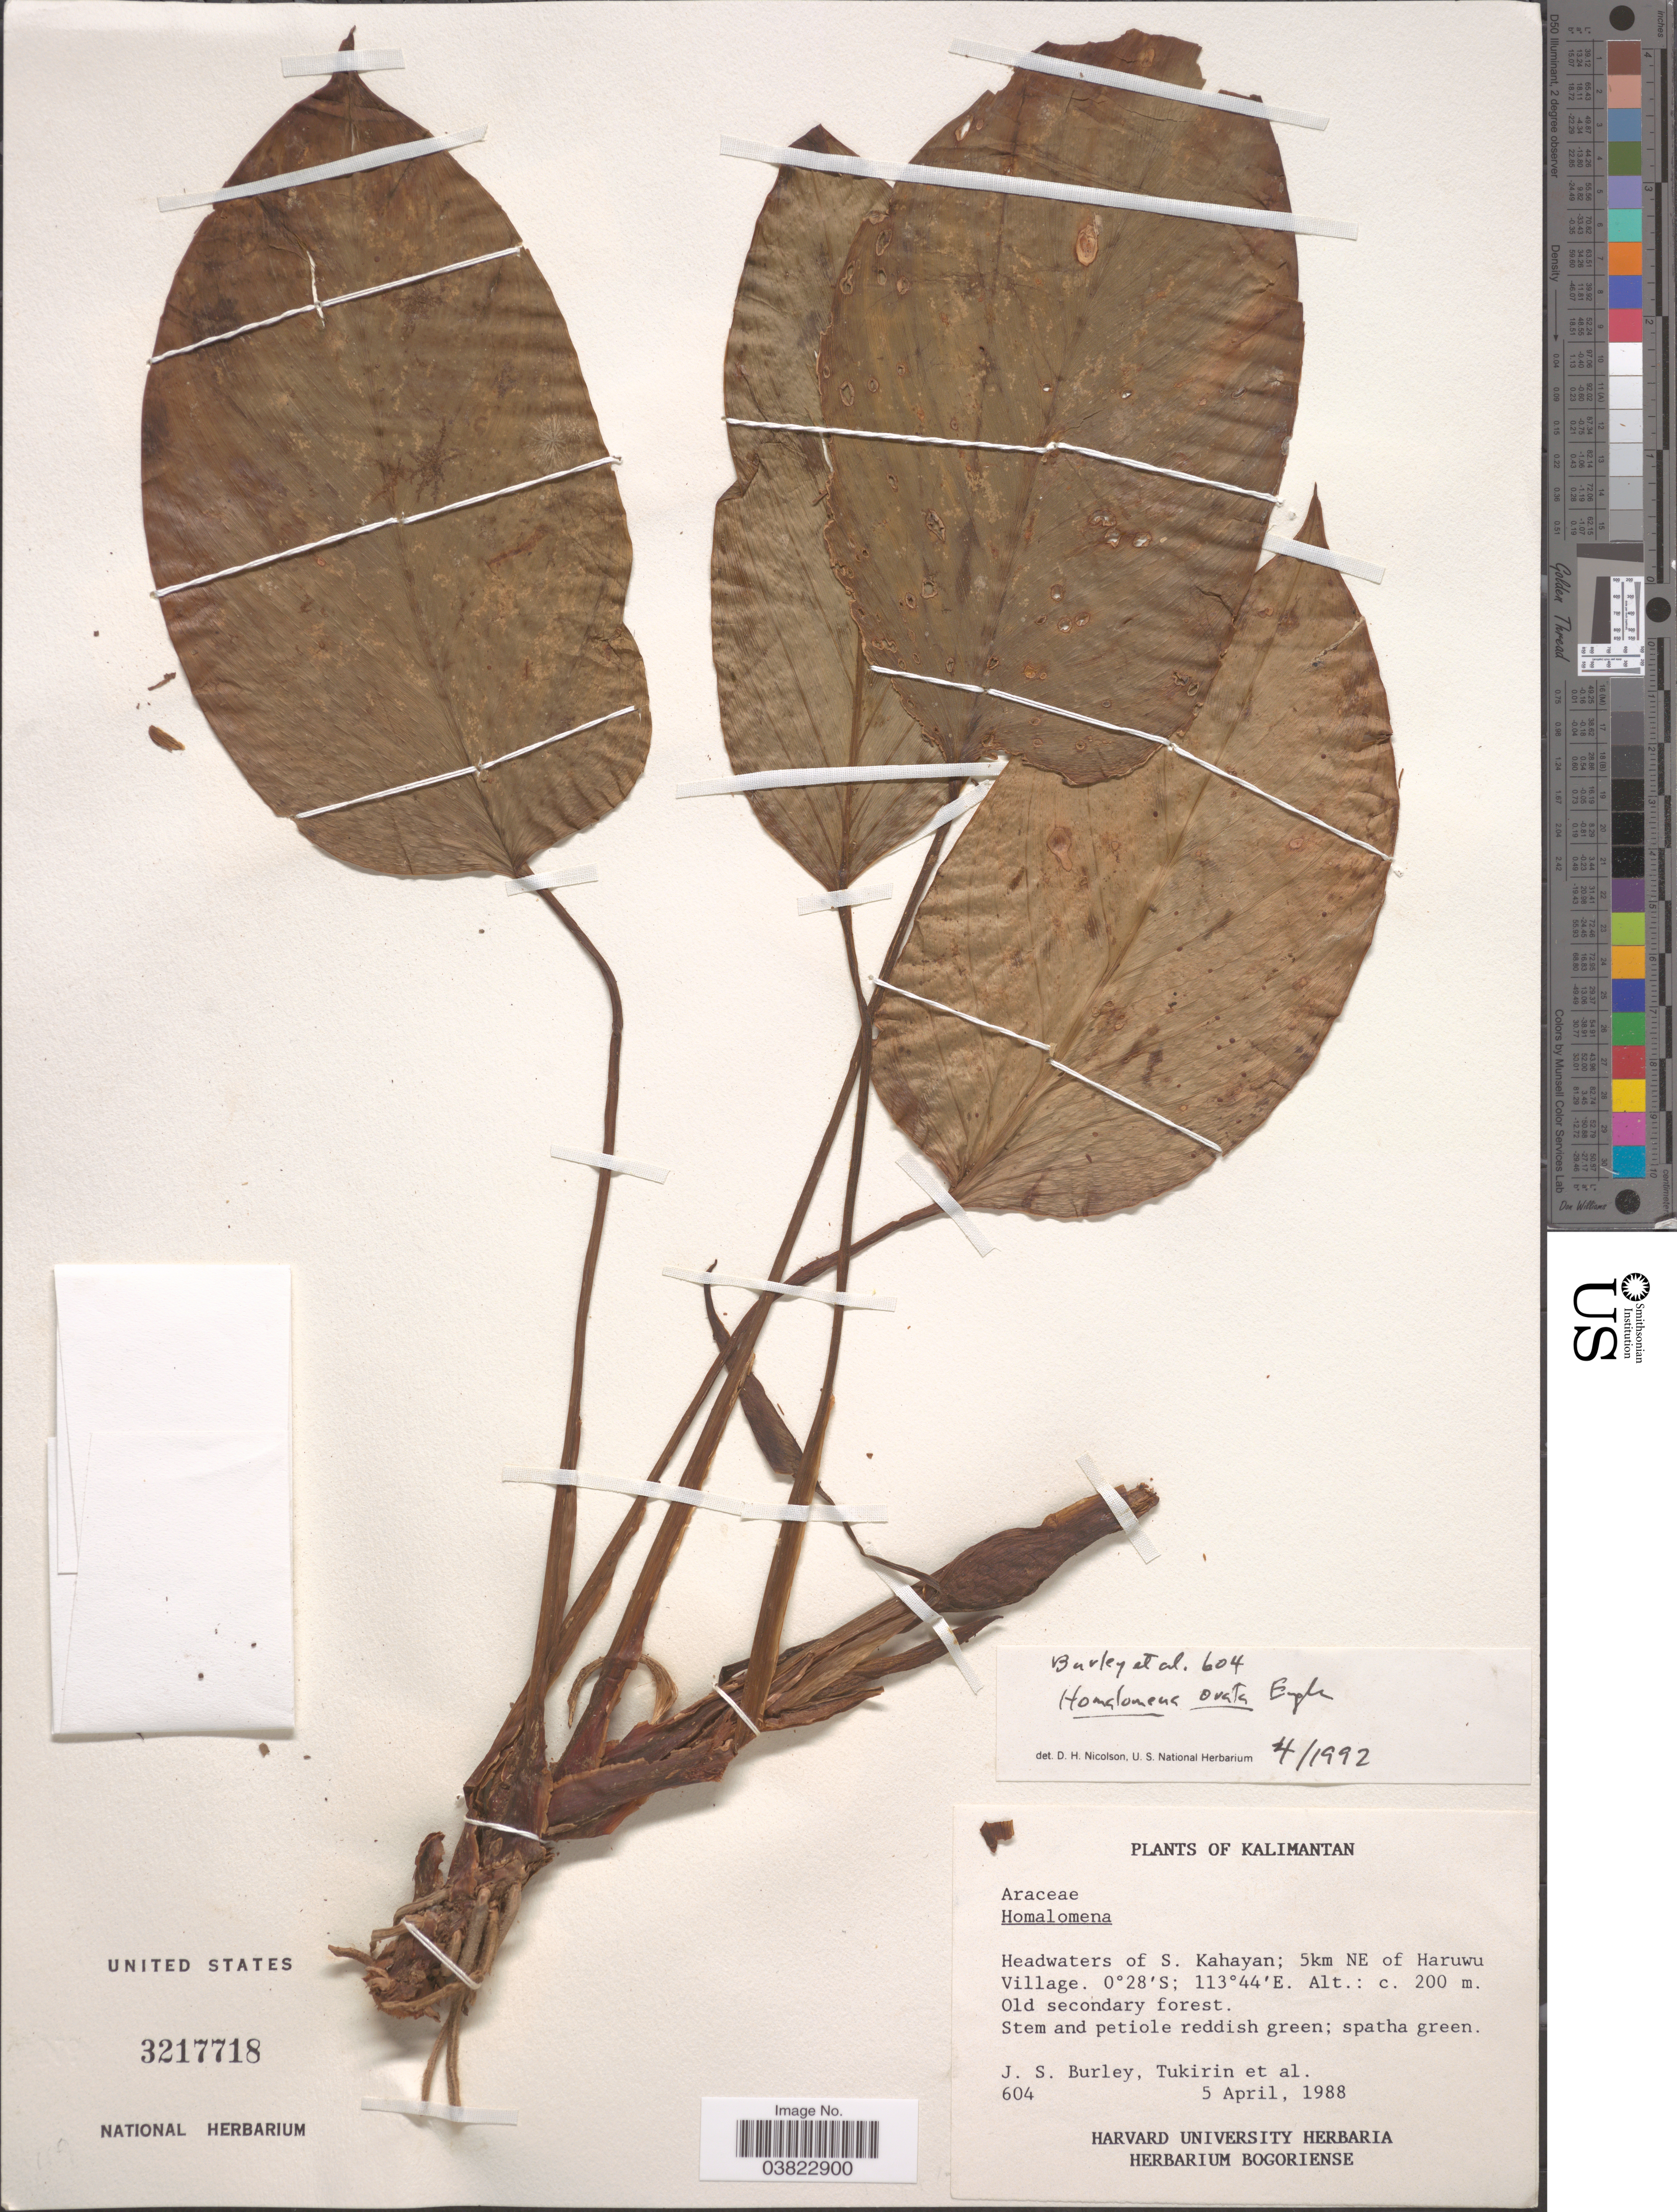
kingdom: Plantae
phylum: Tracheophyta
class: Liliopsida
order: Alismatales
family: Araceae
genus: Homalomena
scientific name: Homalomena ovata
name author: Engl.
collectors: J. S. Burley, -. Tukirin & et al.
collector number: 604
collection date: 1988-04-05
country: Indonesia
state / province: Kalimantan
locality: Headwaters of S. Kahayan; 5 km NE of Haruwu Village.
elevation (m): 200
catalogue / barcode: US 3217718